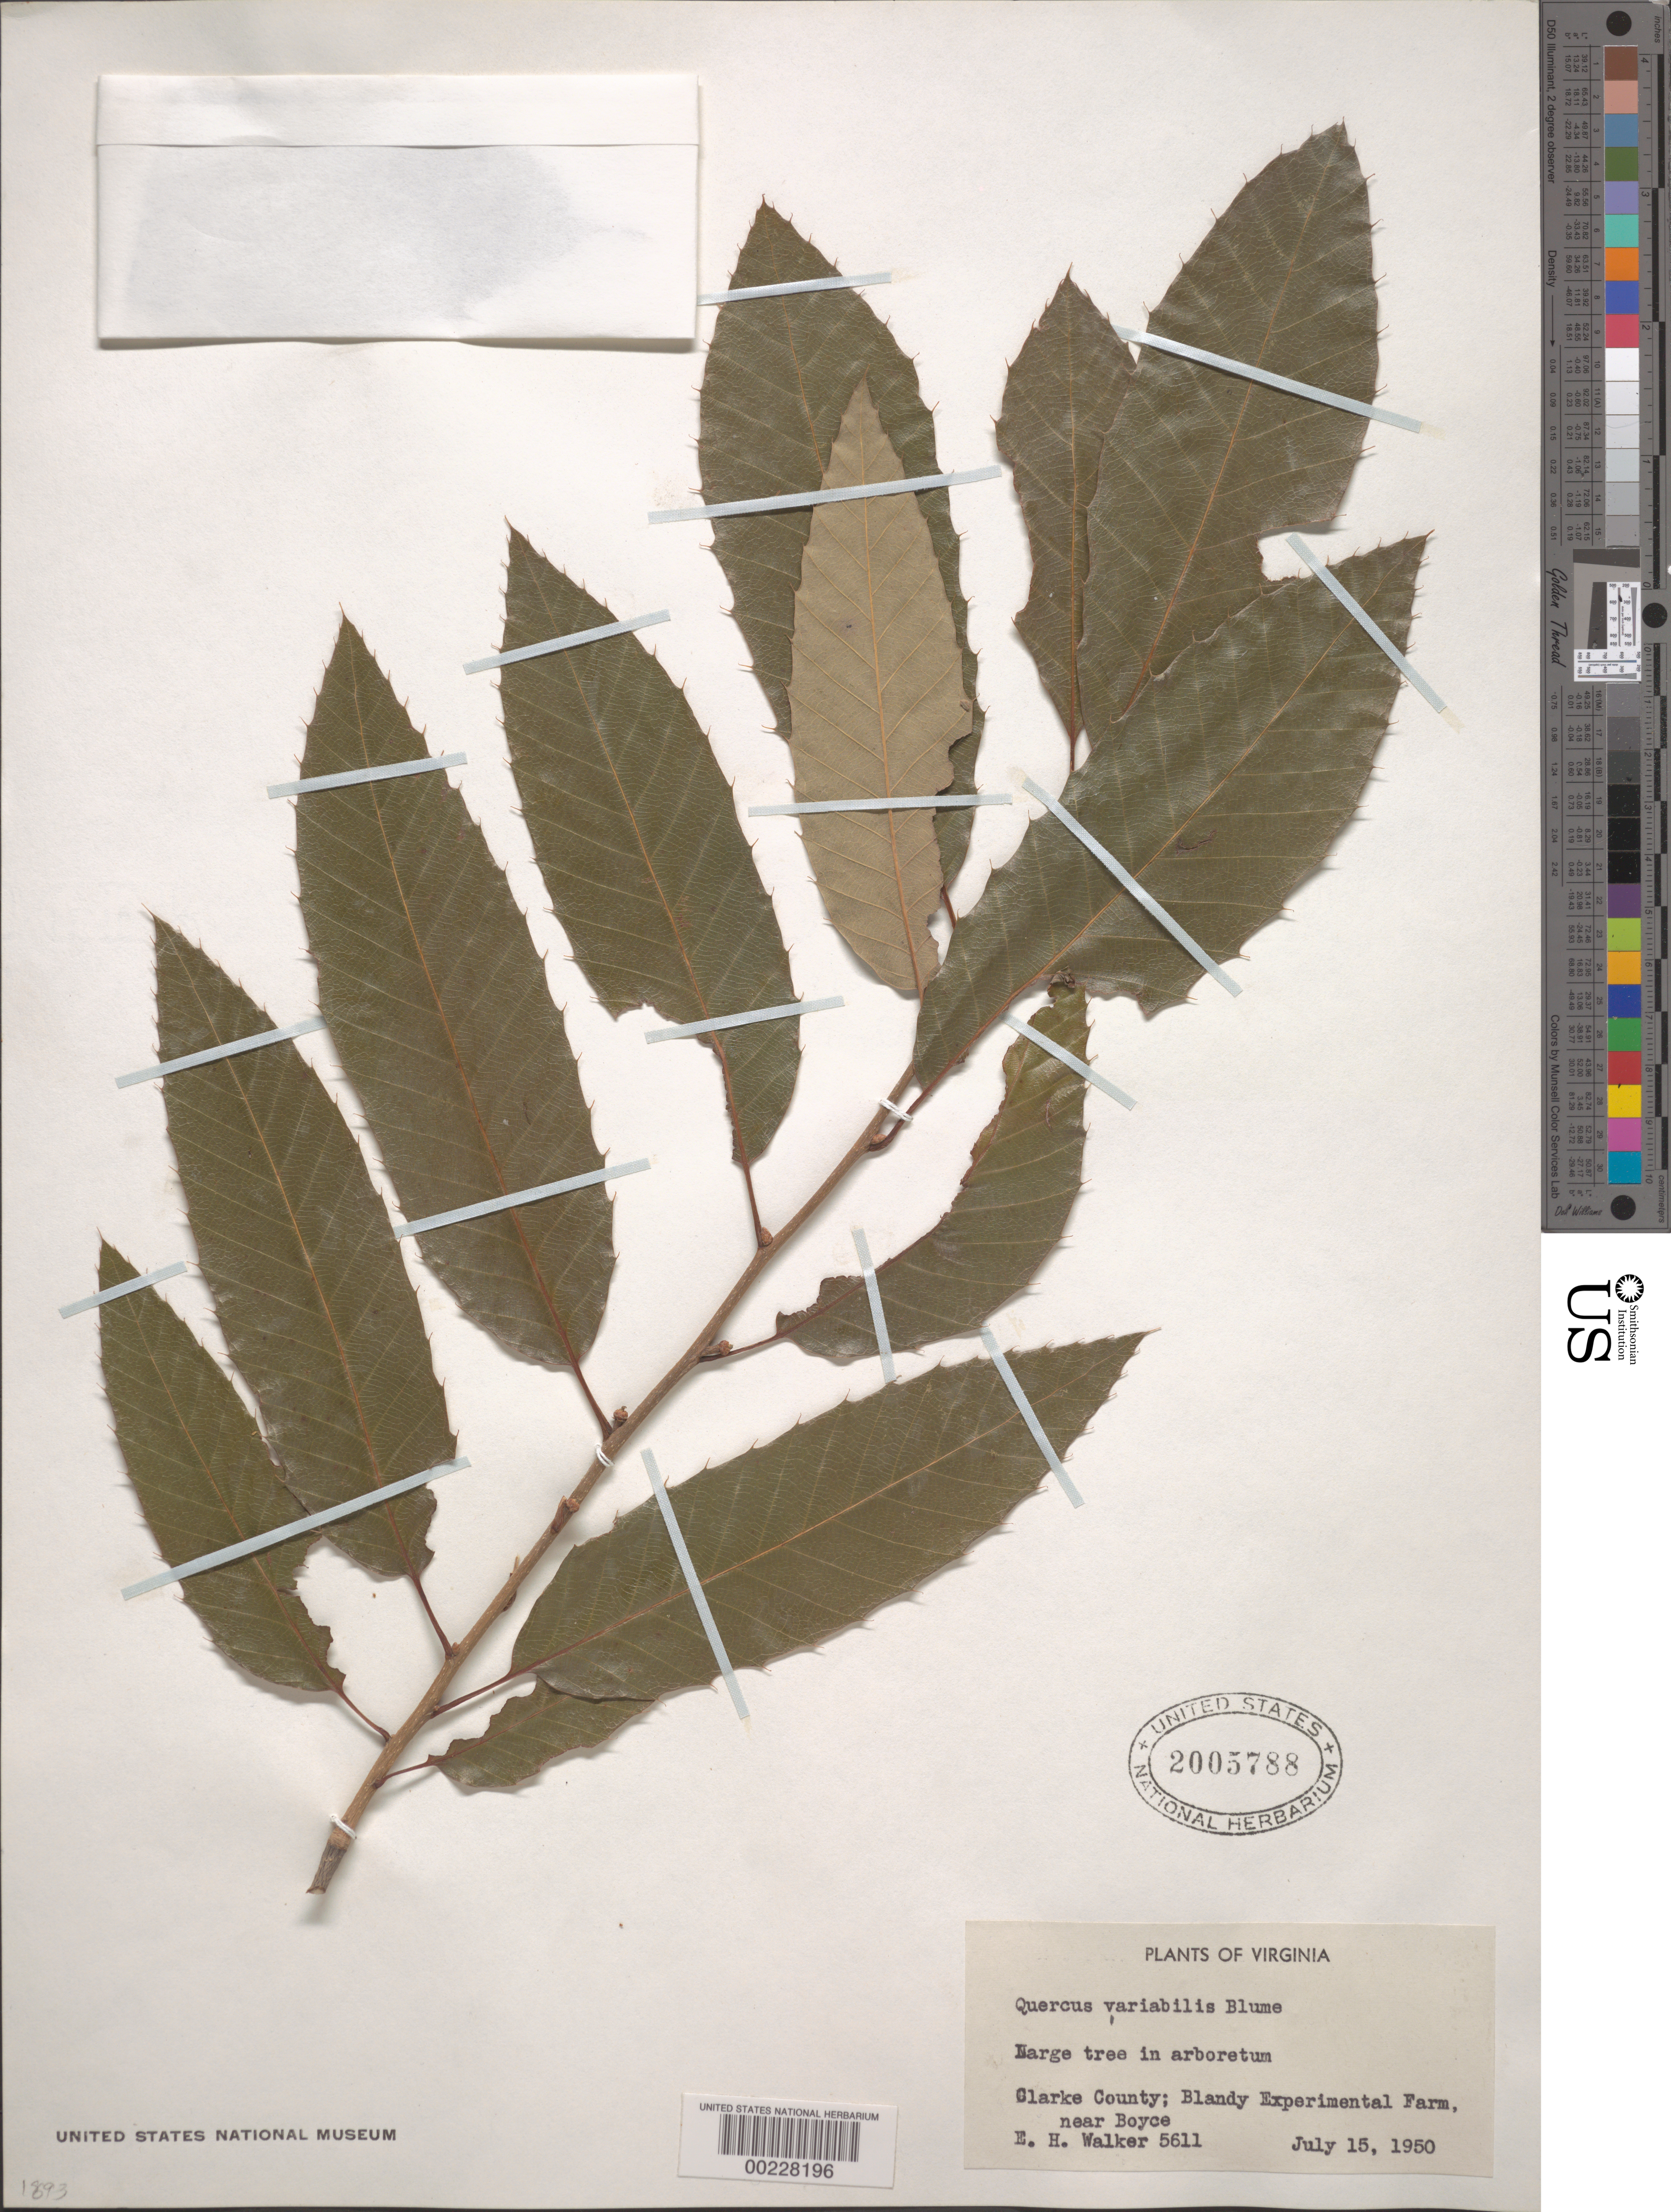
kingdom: Plantae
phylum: Tracheophyta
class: Magnoliopsida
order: Fagales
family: Fagaceae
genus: Quercus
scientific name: Quercus variabilis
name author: Blume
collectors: E. H. Walker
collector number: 5611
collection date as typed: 15 Jul 1950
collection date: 1950-07-15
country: United States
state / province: Virginia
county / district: Clarke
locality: Near boyce, blandy experimental farm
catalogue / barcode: US 2005788